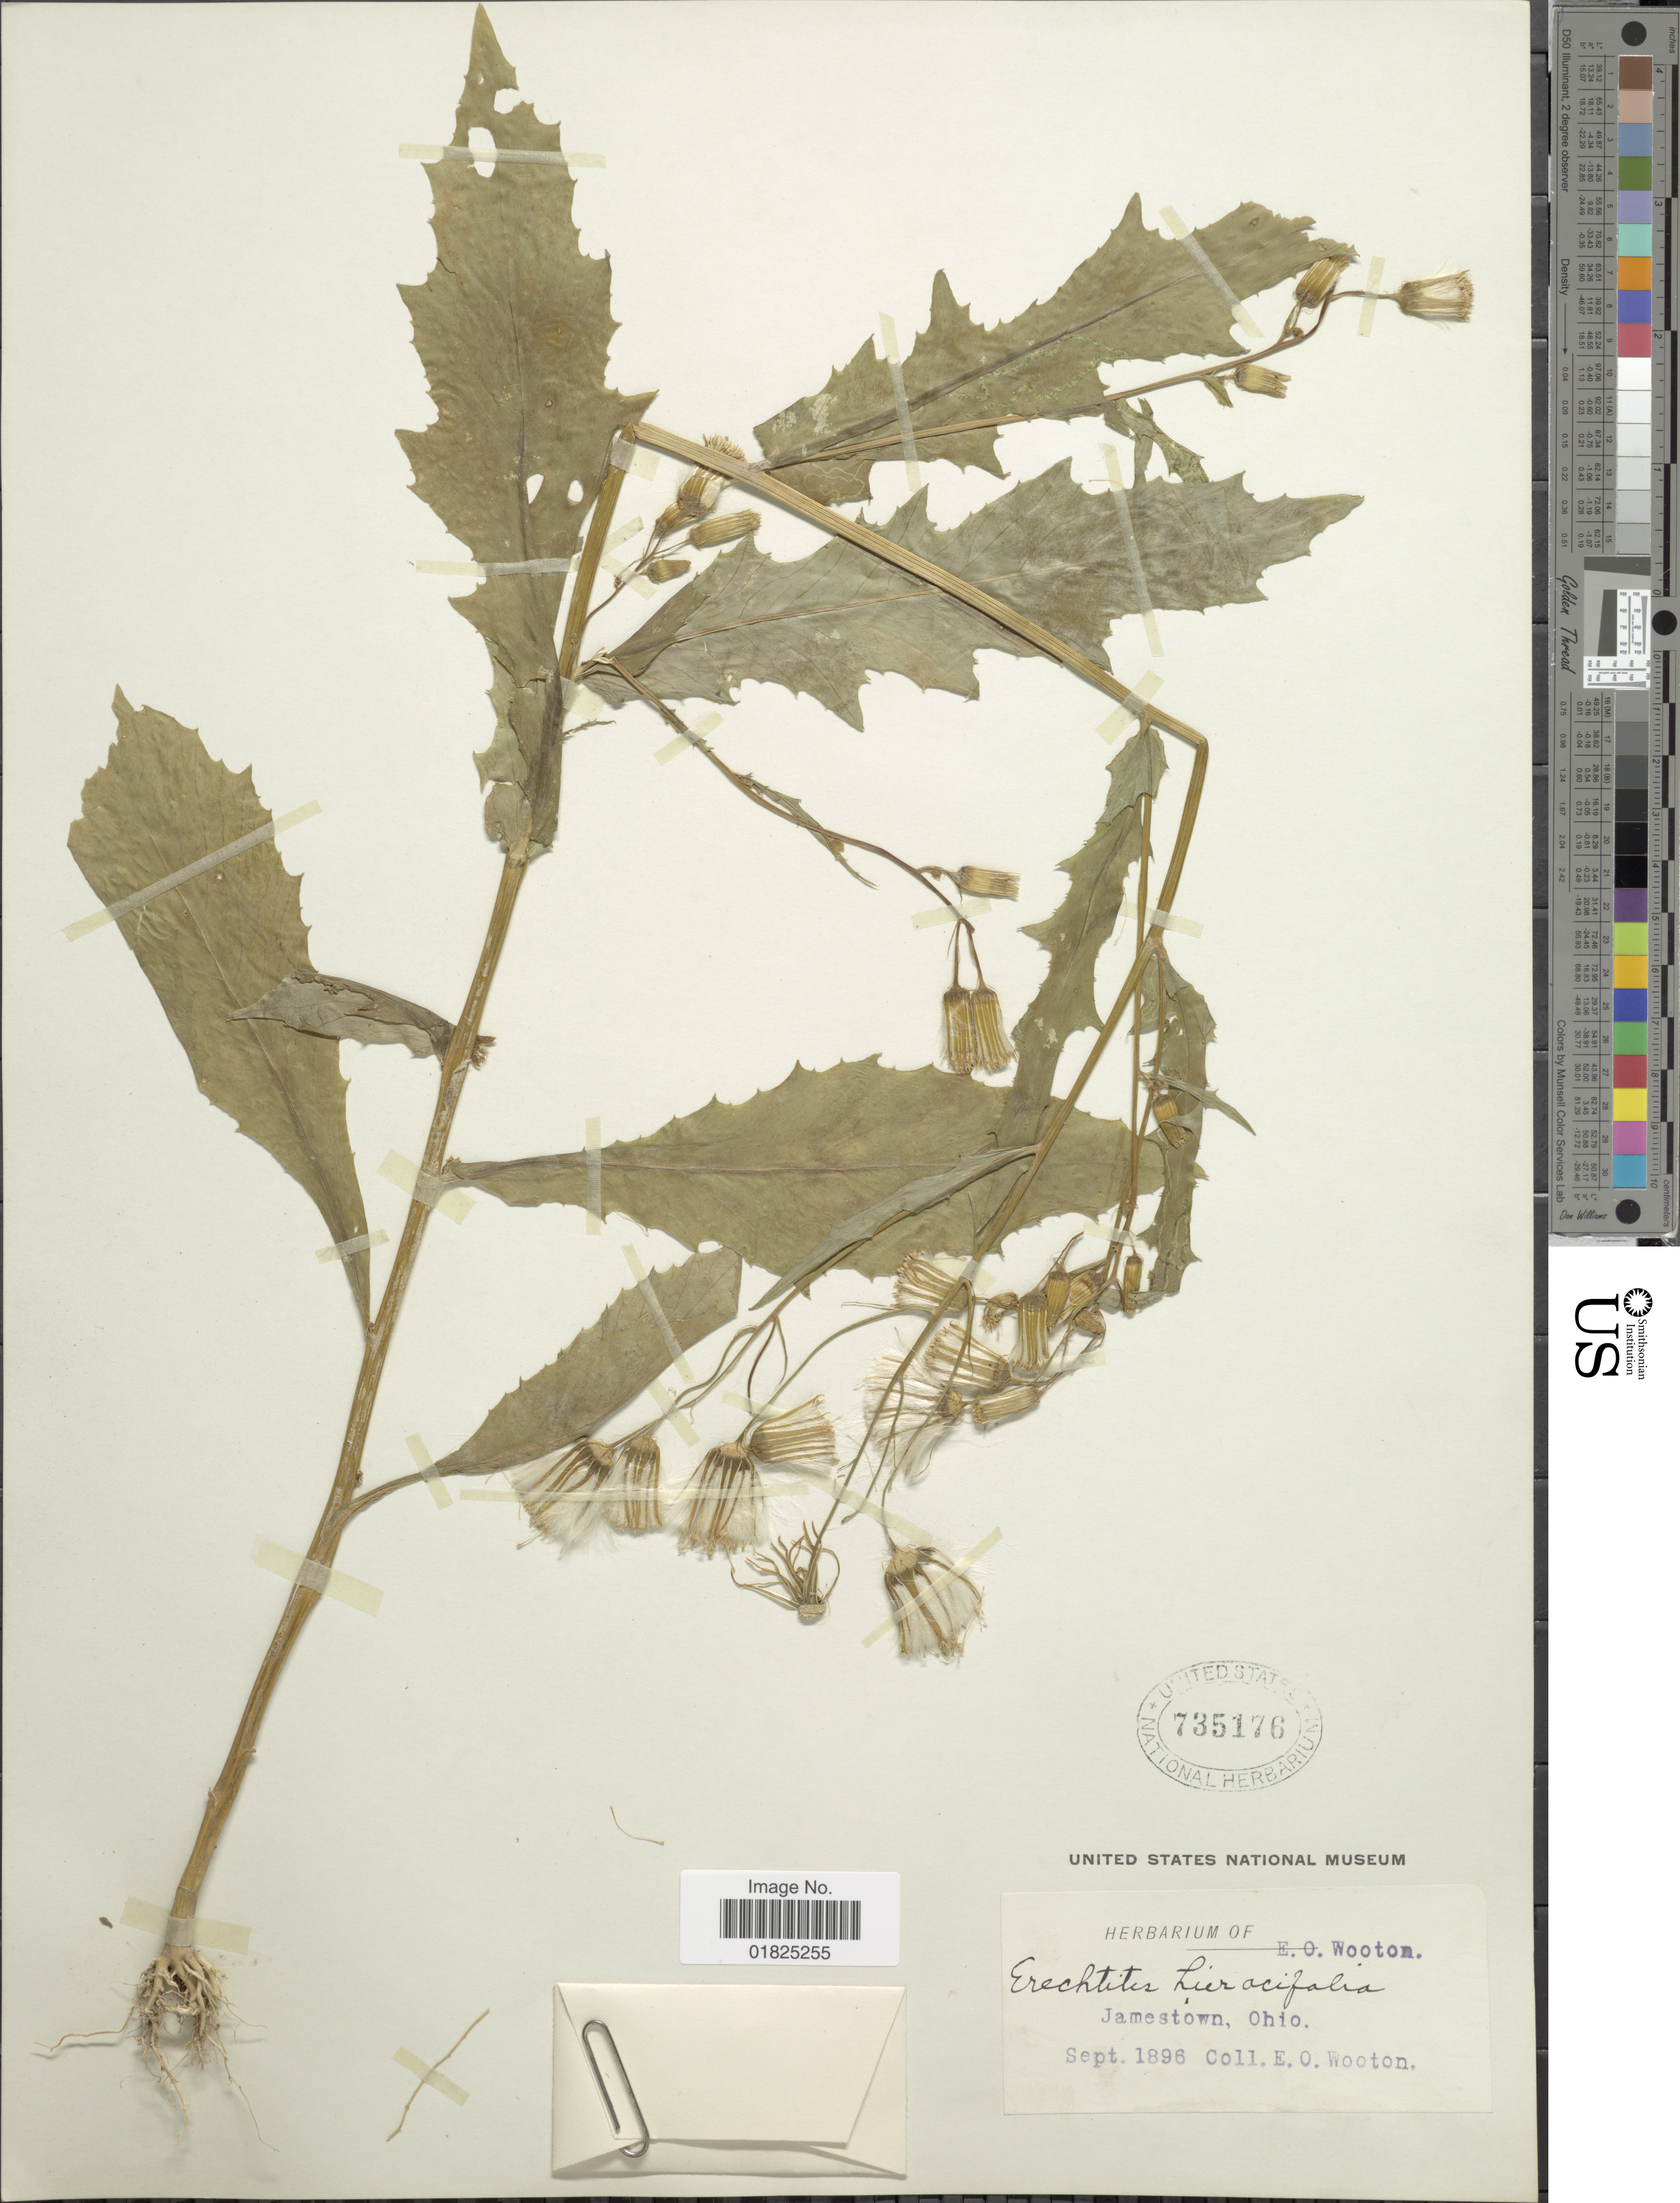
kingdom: Plantae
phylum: Tracheophyta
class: Magnoliopsida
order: Asterales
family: Asteraceae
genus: Erechtites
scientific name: Erechtites hieraciifolius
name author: (L.) Raf. ex DC.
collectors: E. O. Wooton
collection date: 1896-09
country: United States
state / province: Ohio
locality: Jamestown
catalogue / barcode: US 735176